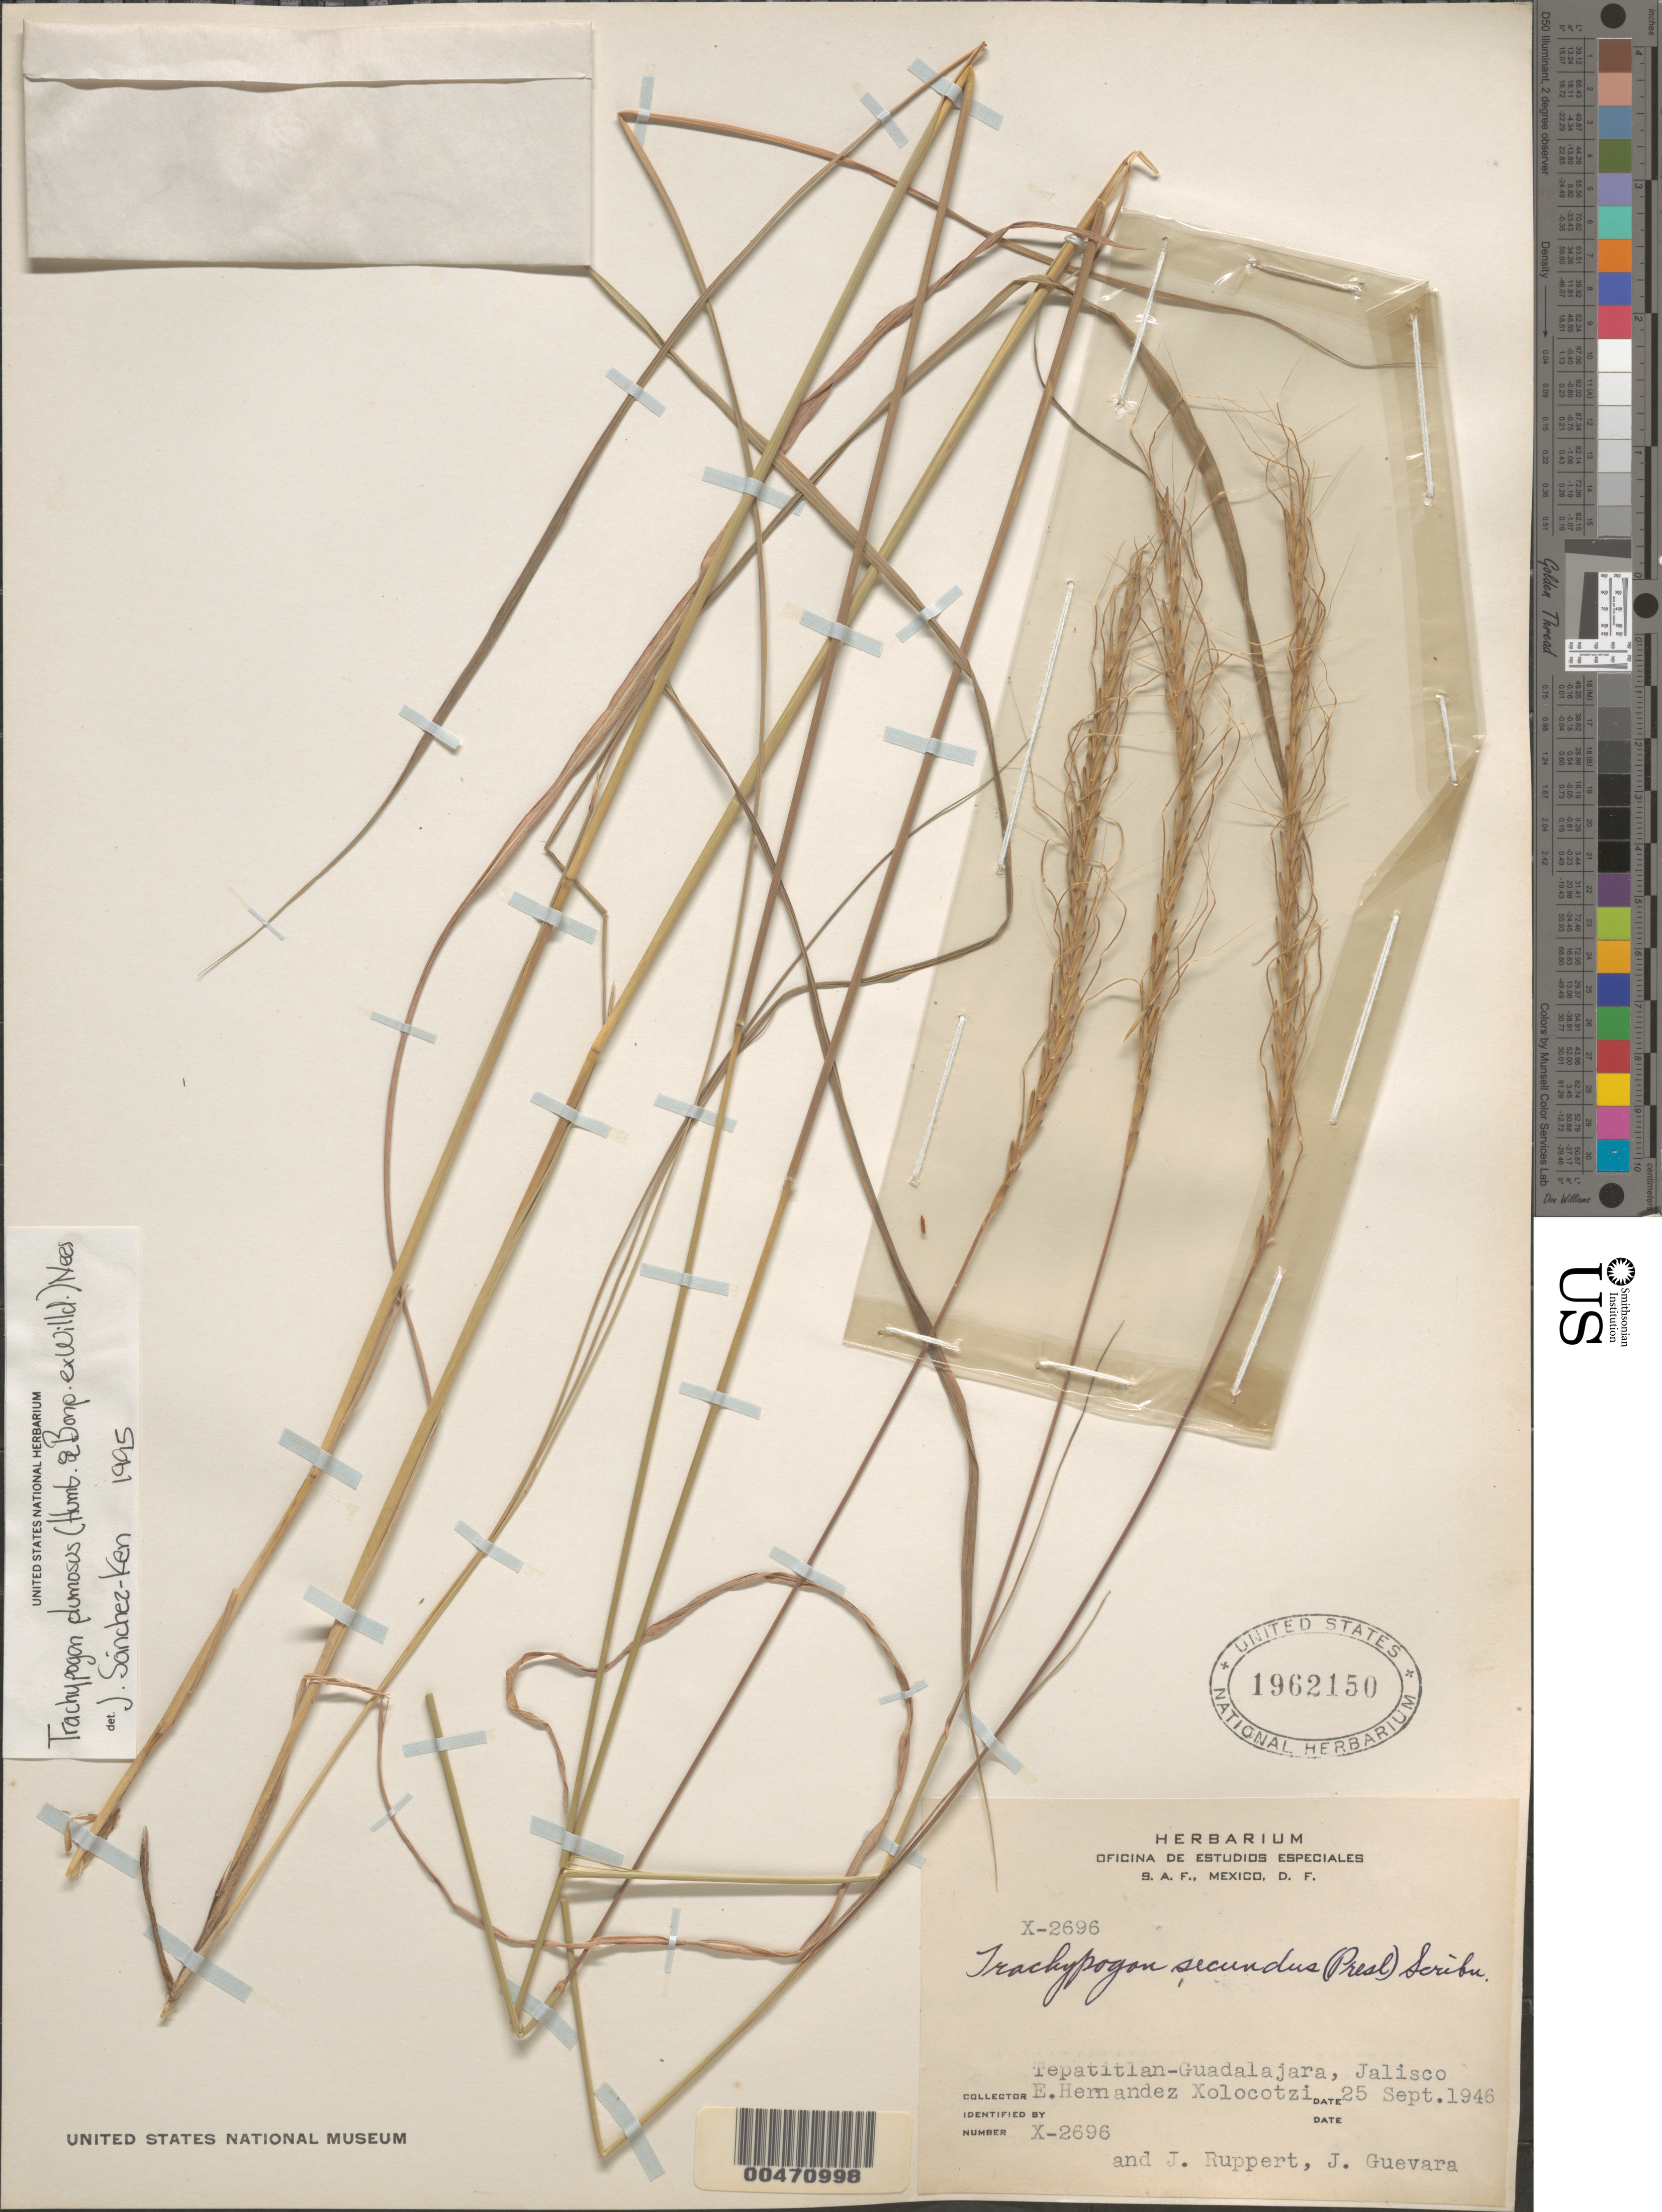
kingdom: Plantae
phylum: Tracheophyta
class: Liliopsida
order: Poales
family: Poaceae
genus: Trachypogon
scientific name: Trachypogon plumosus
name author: (Humb. & Bonpl.) Nees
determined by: Sánchez-Ken, J. G.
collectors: E. I. Hernández-X., J. Ruppert & J. Guevara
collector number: X-2696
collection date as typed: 25 Sep 1946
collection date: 1946-09-25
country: Mexico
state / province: Jalisco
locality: Tepatitlan-Guadalajara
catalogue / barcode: US 1962150